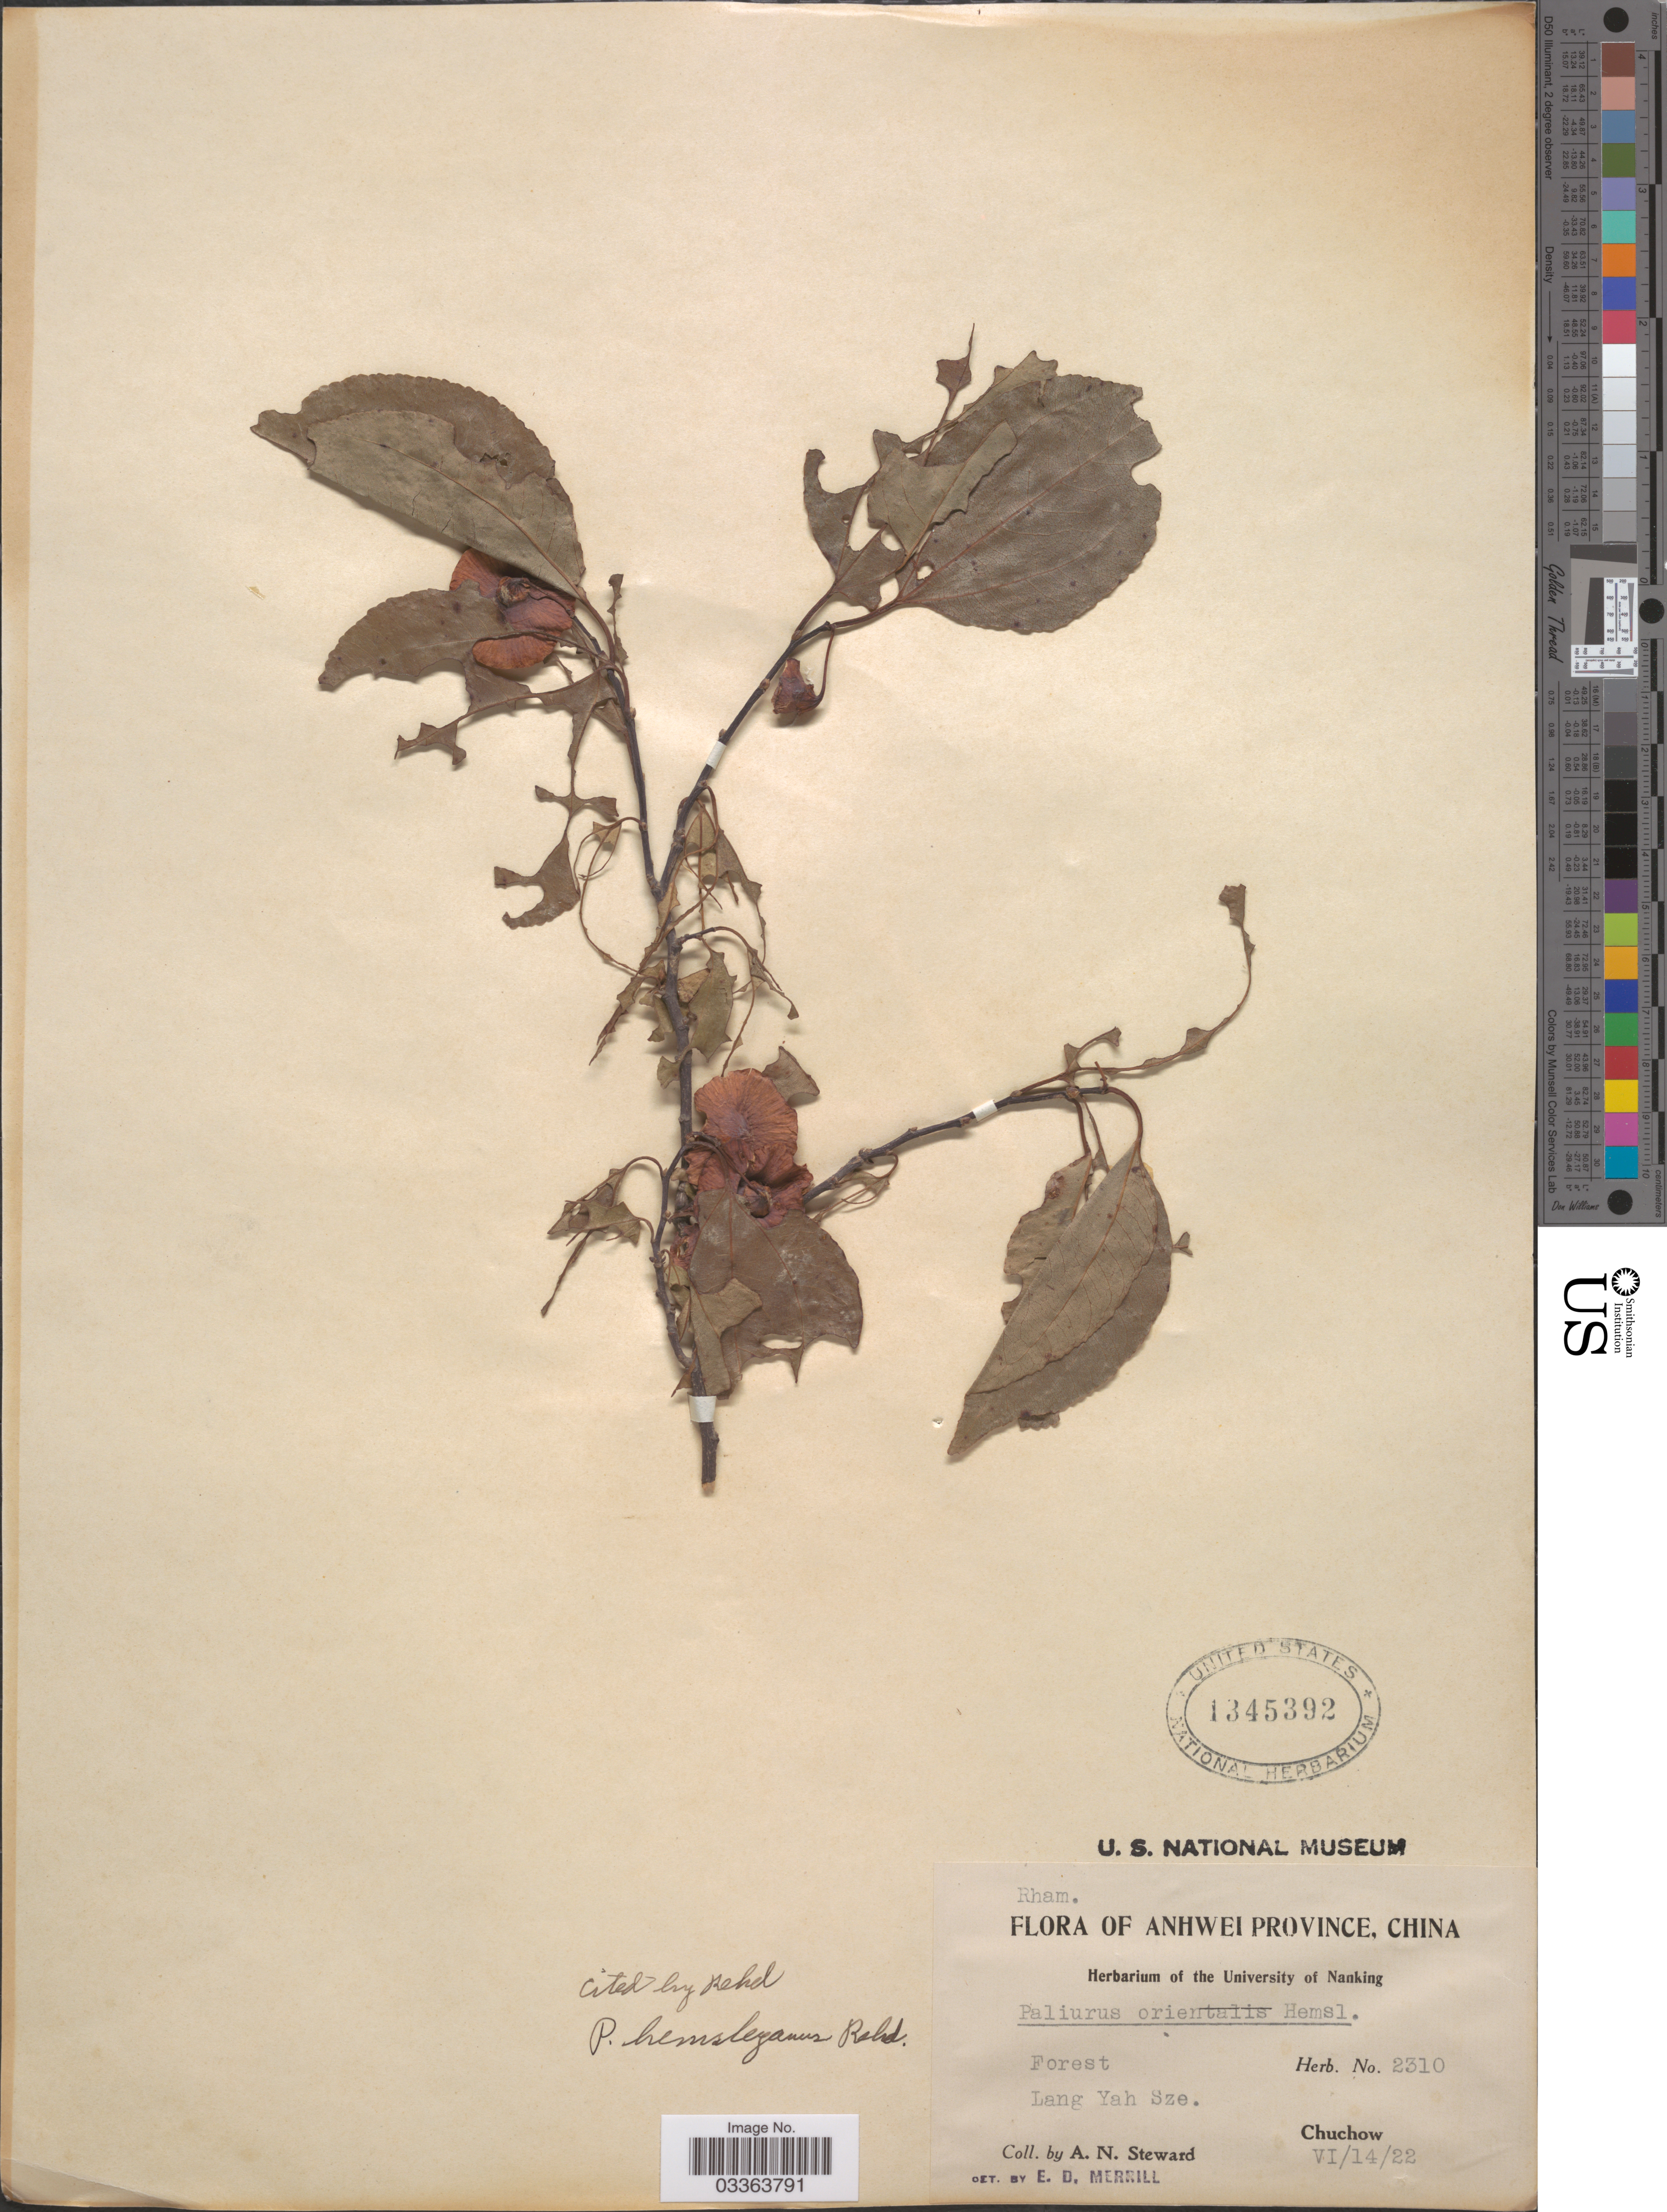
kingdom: Plantae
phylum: Tracheophyta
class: Magnoliopsida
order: Rosales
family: Rhamnaceae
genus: Paliurus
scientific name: Paliurus hemsleyanus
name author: Rehder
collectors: A. N. Steward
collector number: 2310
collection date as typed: Transcribed d/m/y: 14/6/22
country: China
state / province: Anhui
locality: Anhwei Province. Lang Yah Sze. Chuchow.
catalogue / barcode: US 1345392